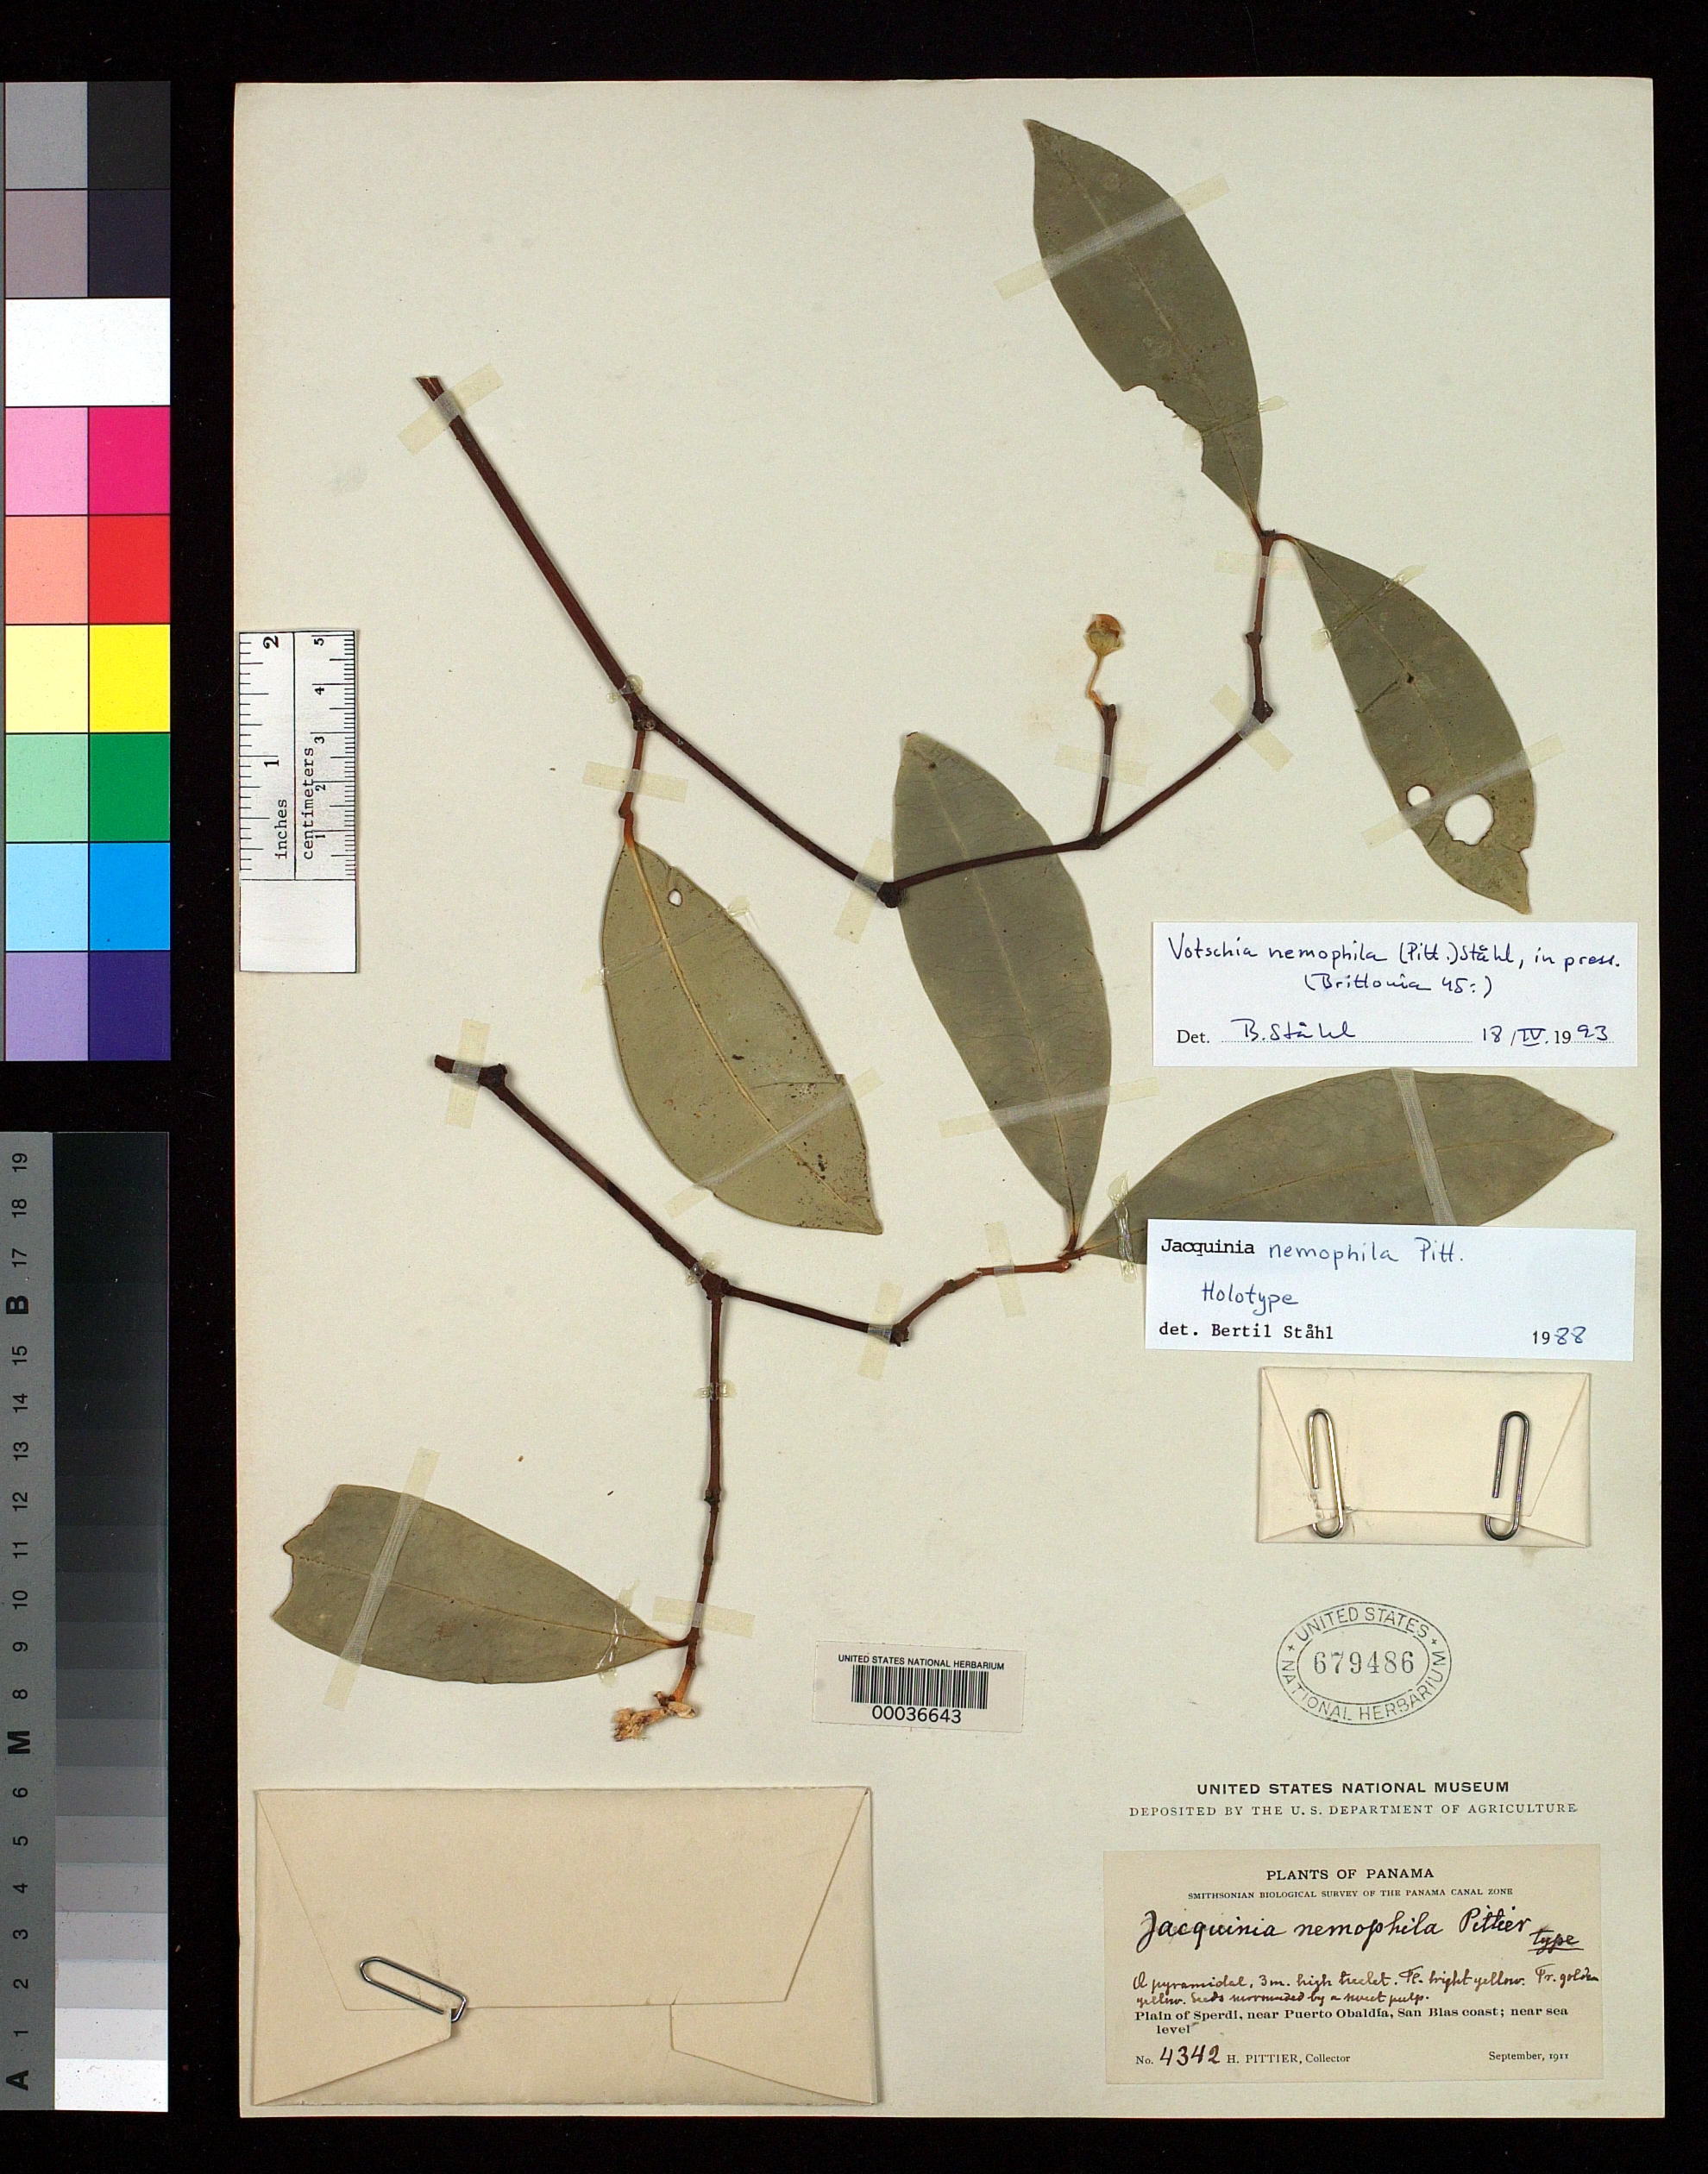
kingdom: Plantae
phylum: Tracheophyta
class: Magnoliopsida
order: Ericales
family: Primulaceae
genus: Jacquinia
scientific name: Jacquinia nemophila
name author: Pittier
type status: Holotype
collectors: H. F. Pittier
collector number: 4342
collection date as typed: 03 Sep 1911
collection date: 1911-09-03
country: Panama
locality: Sperdi, Puerto Obaldia, San Blas coast.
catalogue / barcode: US 679486